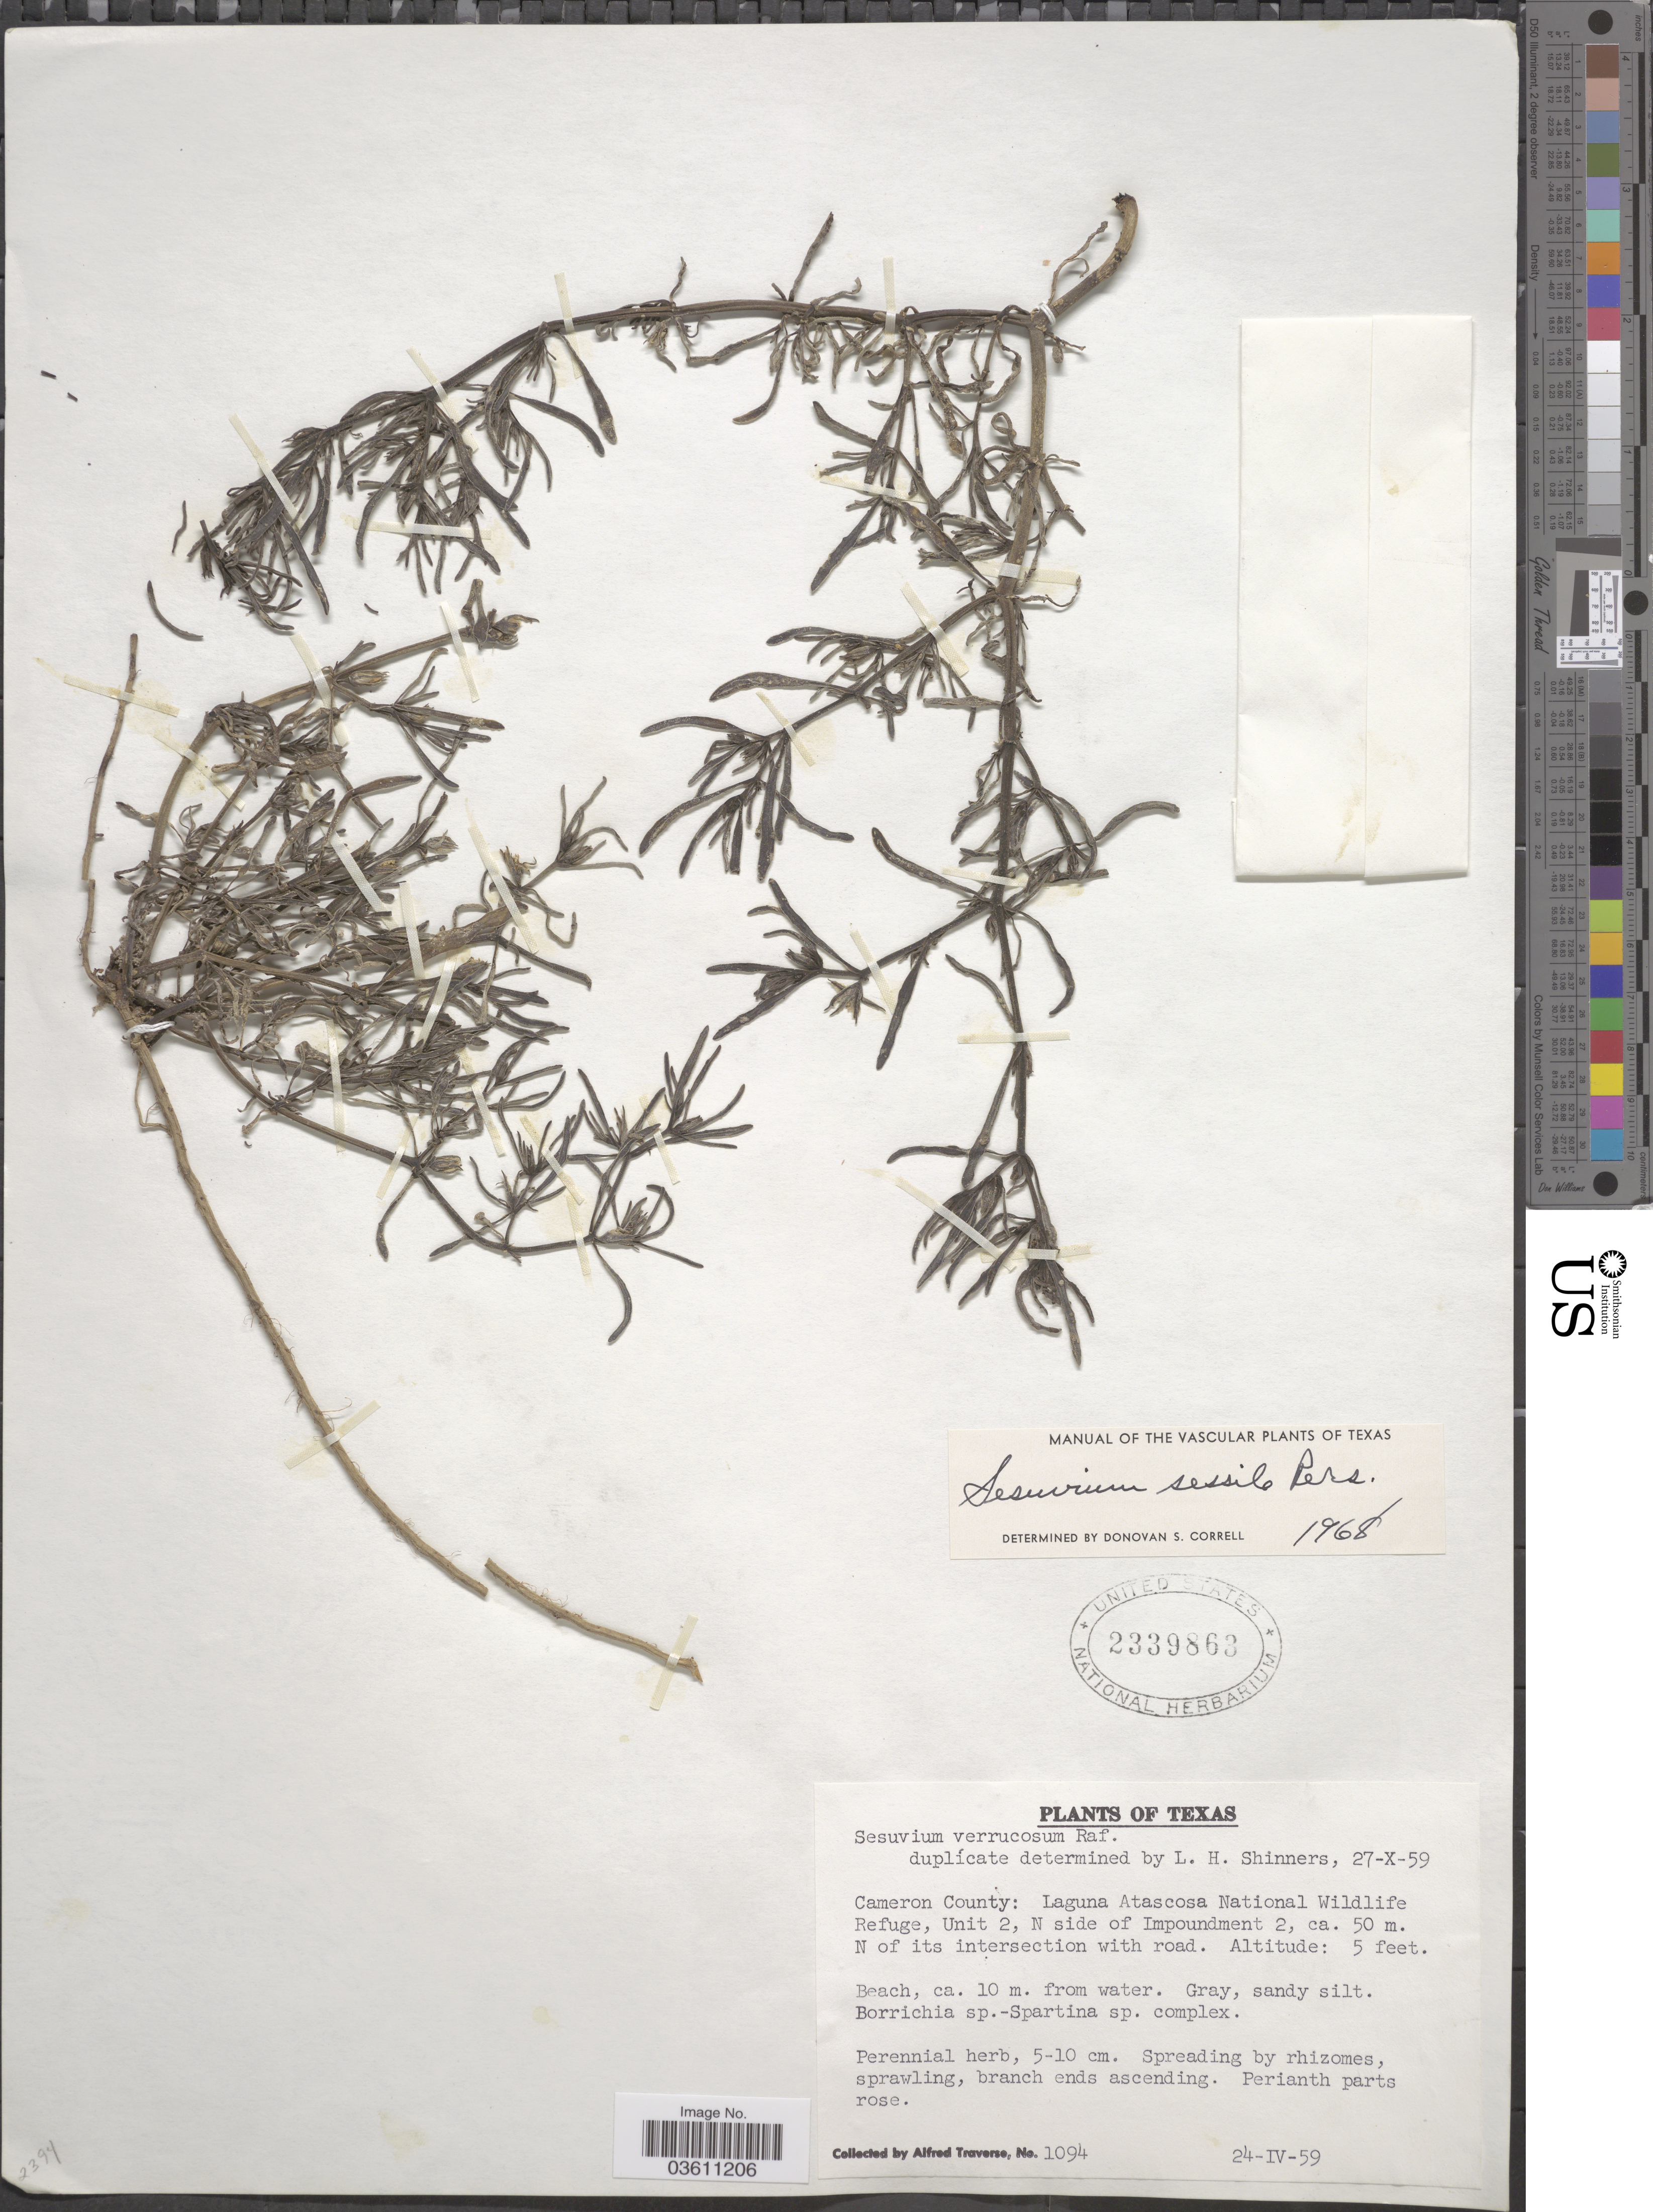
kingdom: Plantae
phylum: Tracheophyta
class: Magnoliopsida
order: Caryophyllales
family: Aizoaceae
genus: Sesuvium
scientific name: Sesuvium revolutifolium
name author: Ortega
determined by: Strong, Mark T., (BOT), Smithsonian Institution - National Museum of Natural History (UNITED STATES)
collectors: A. Traverse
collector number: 1094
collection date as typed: Transcribed d/m/y: 24/4/59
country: United States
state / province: Texas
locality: Cameron County: Laguna Atascosa National Wildlife Refuge, Unit 2, N side of Impoundment 2, ca. 50 m. N of its intersection with road.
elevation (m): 2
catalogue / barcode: US 2339863